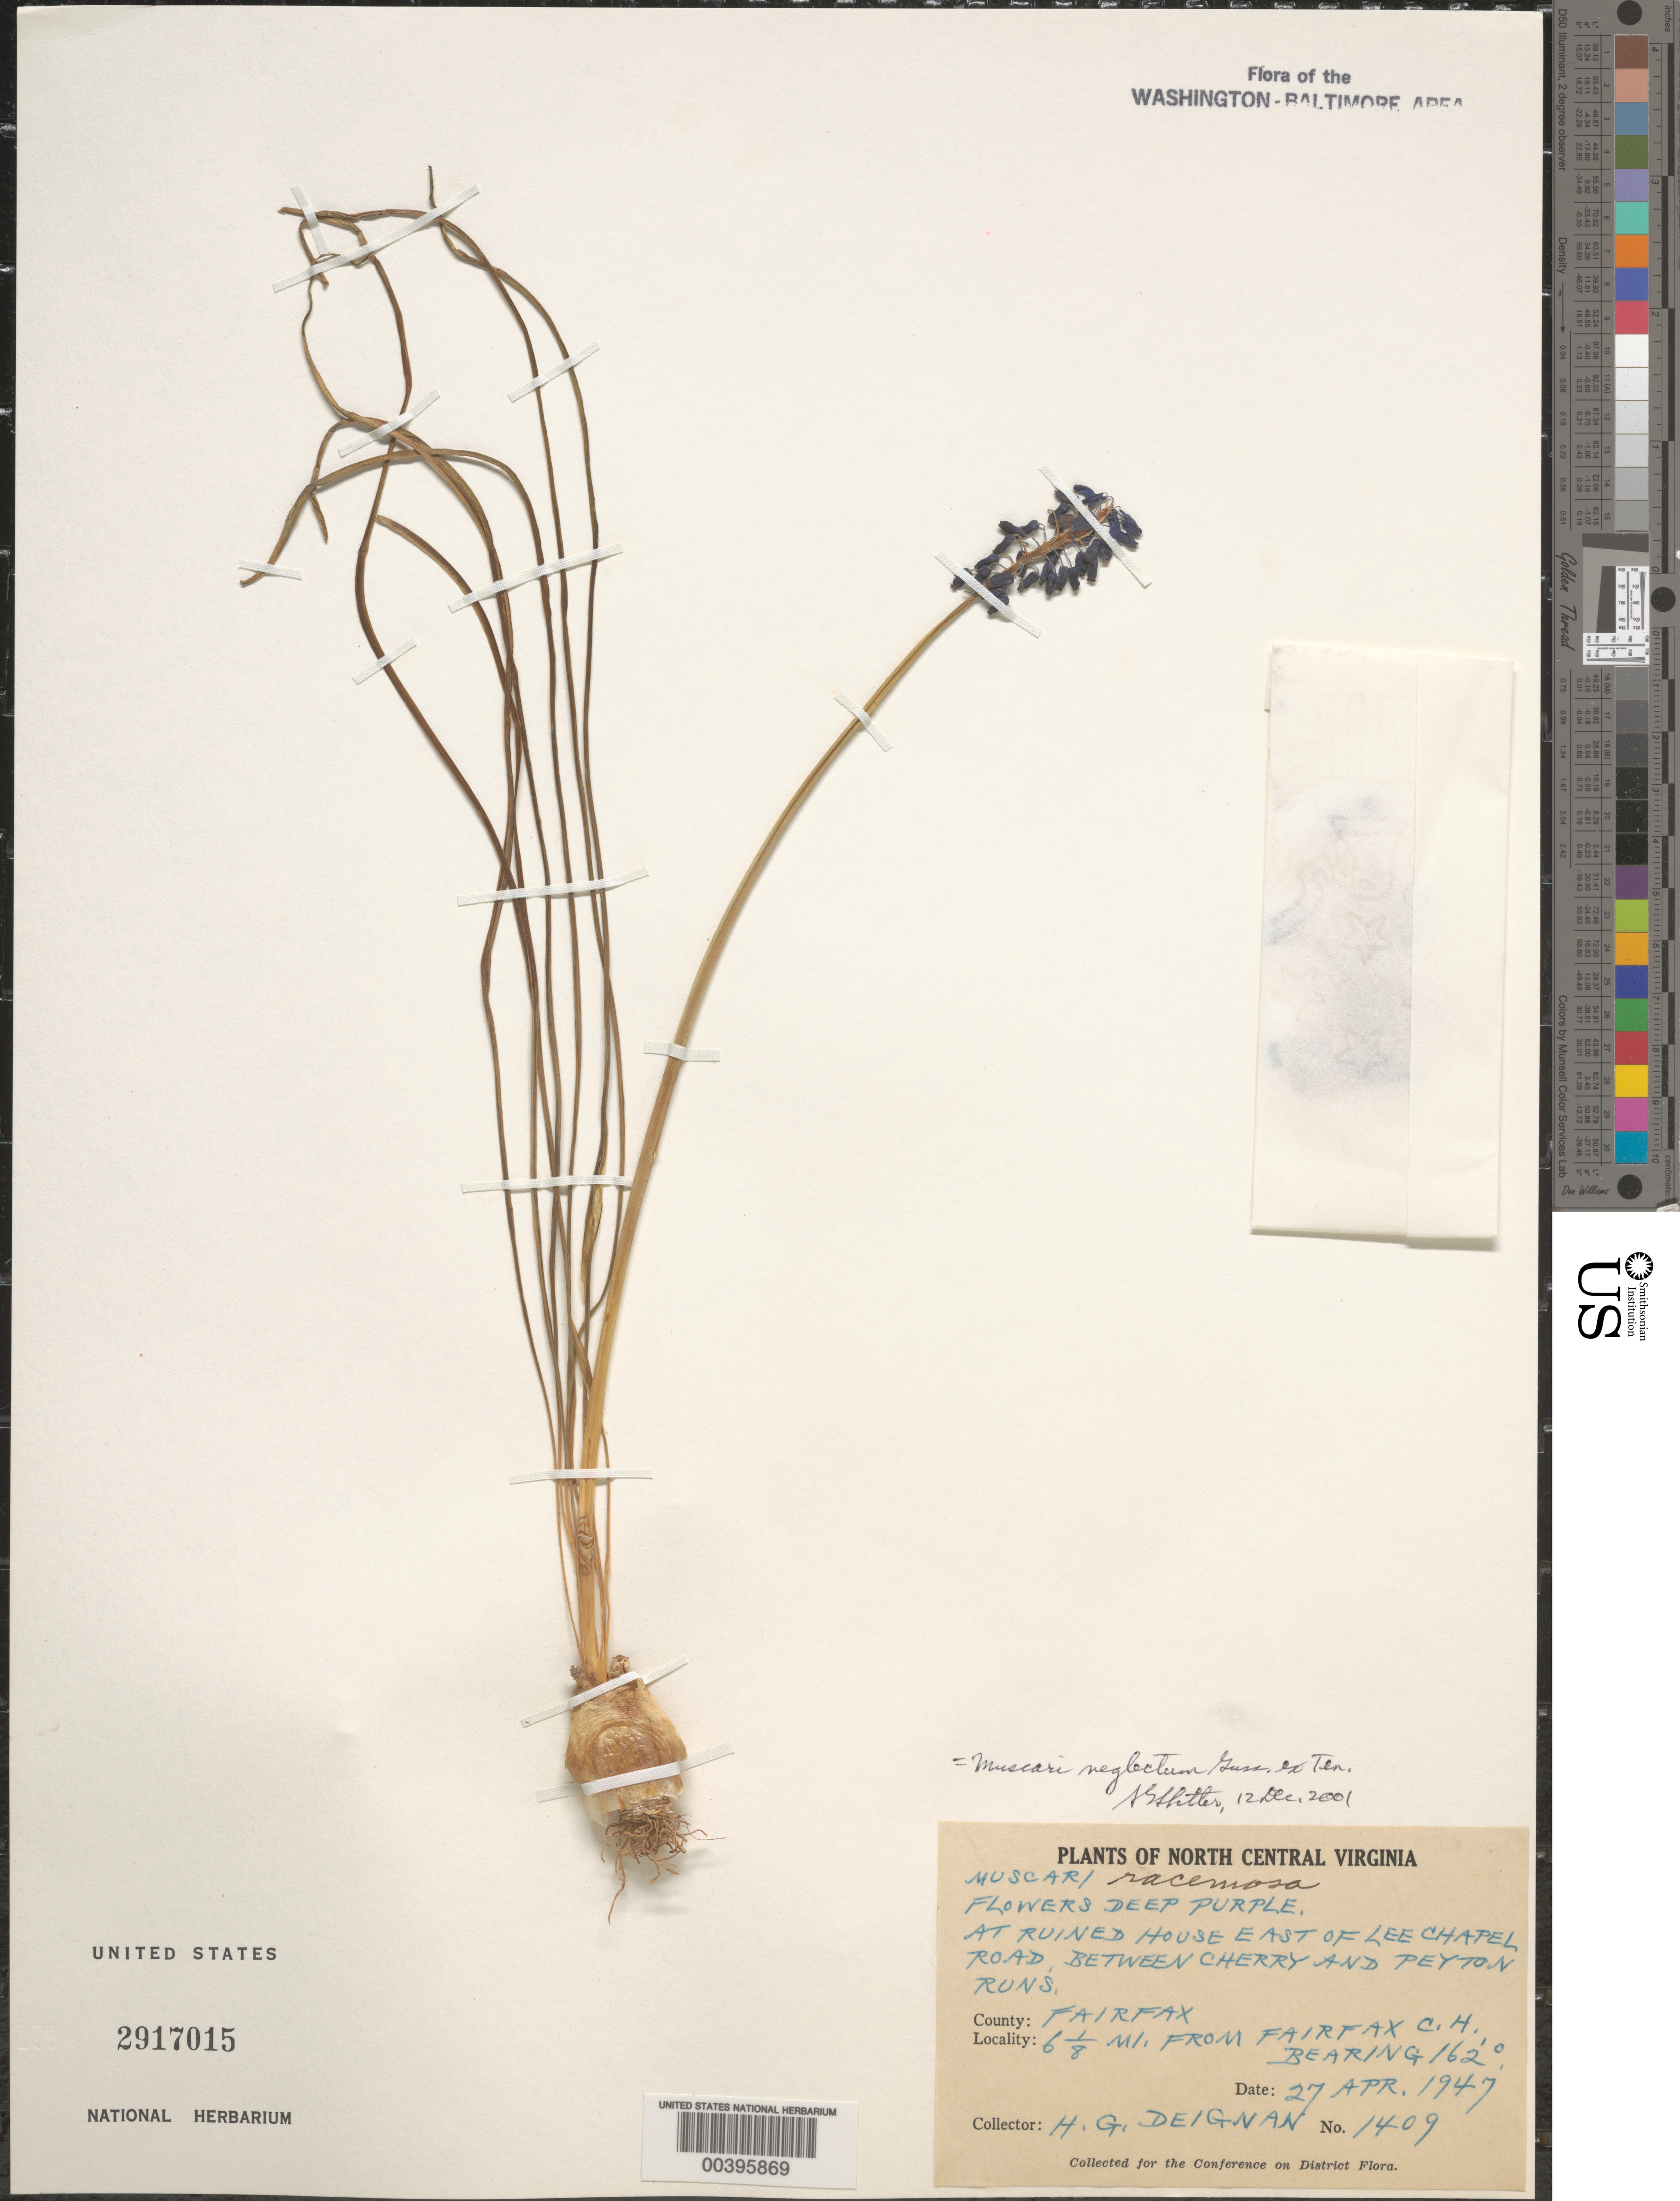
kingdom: Plantae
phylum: Tracheophyta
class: Liliopsida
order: Asparagales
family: Asparagaceae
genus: Muscari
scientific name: Muscari neglectum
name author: Gussone ex Ten.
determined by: Shetler, Stanwyn G., (US), NMNH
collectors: H. Deignan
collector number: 1409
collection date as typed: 27 Apr 1947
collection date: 1947-04-27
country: United States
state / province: Virginia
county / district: Fairfax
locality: East of Lee Chapel Road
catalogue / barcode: US 2917015